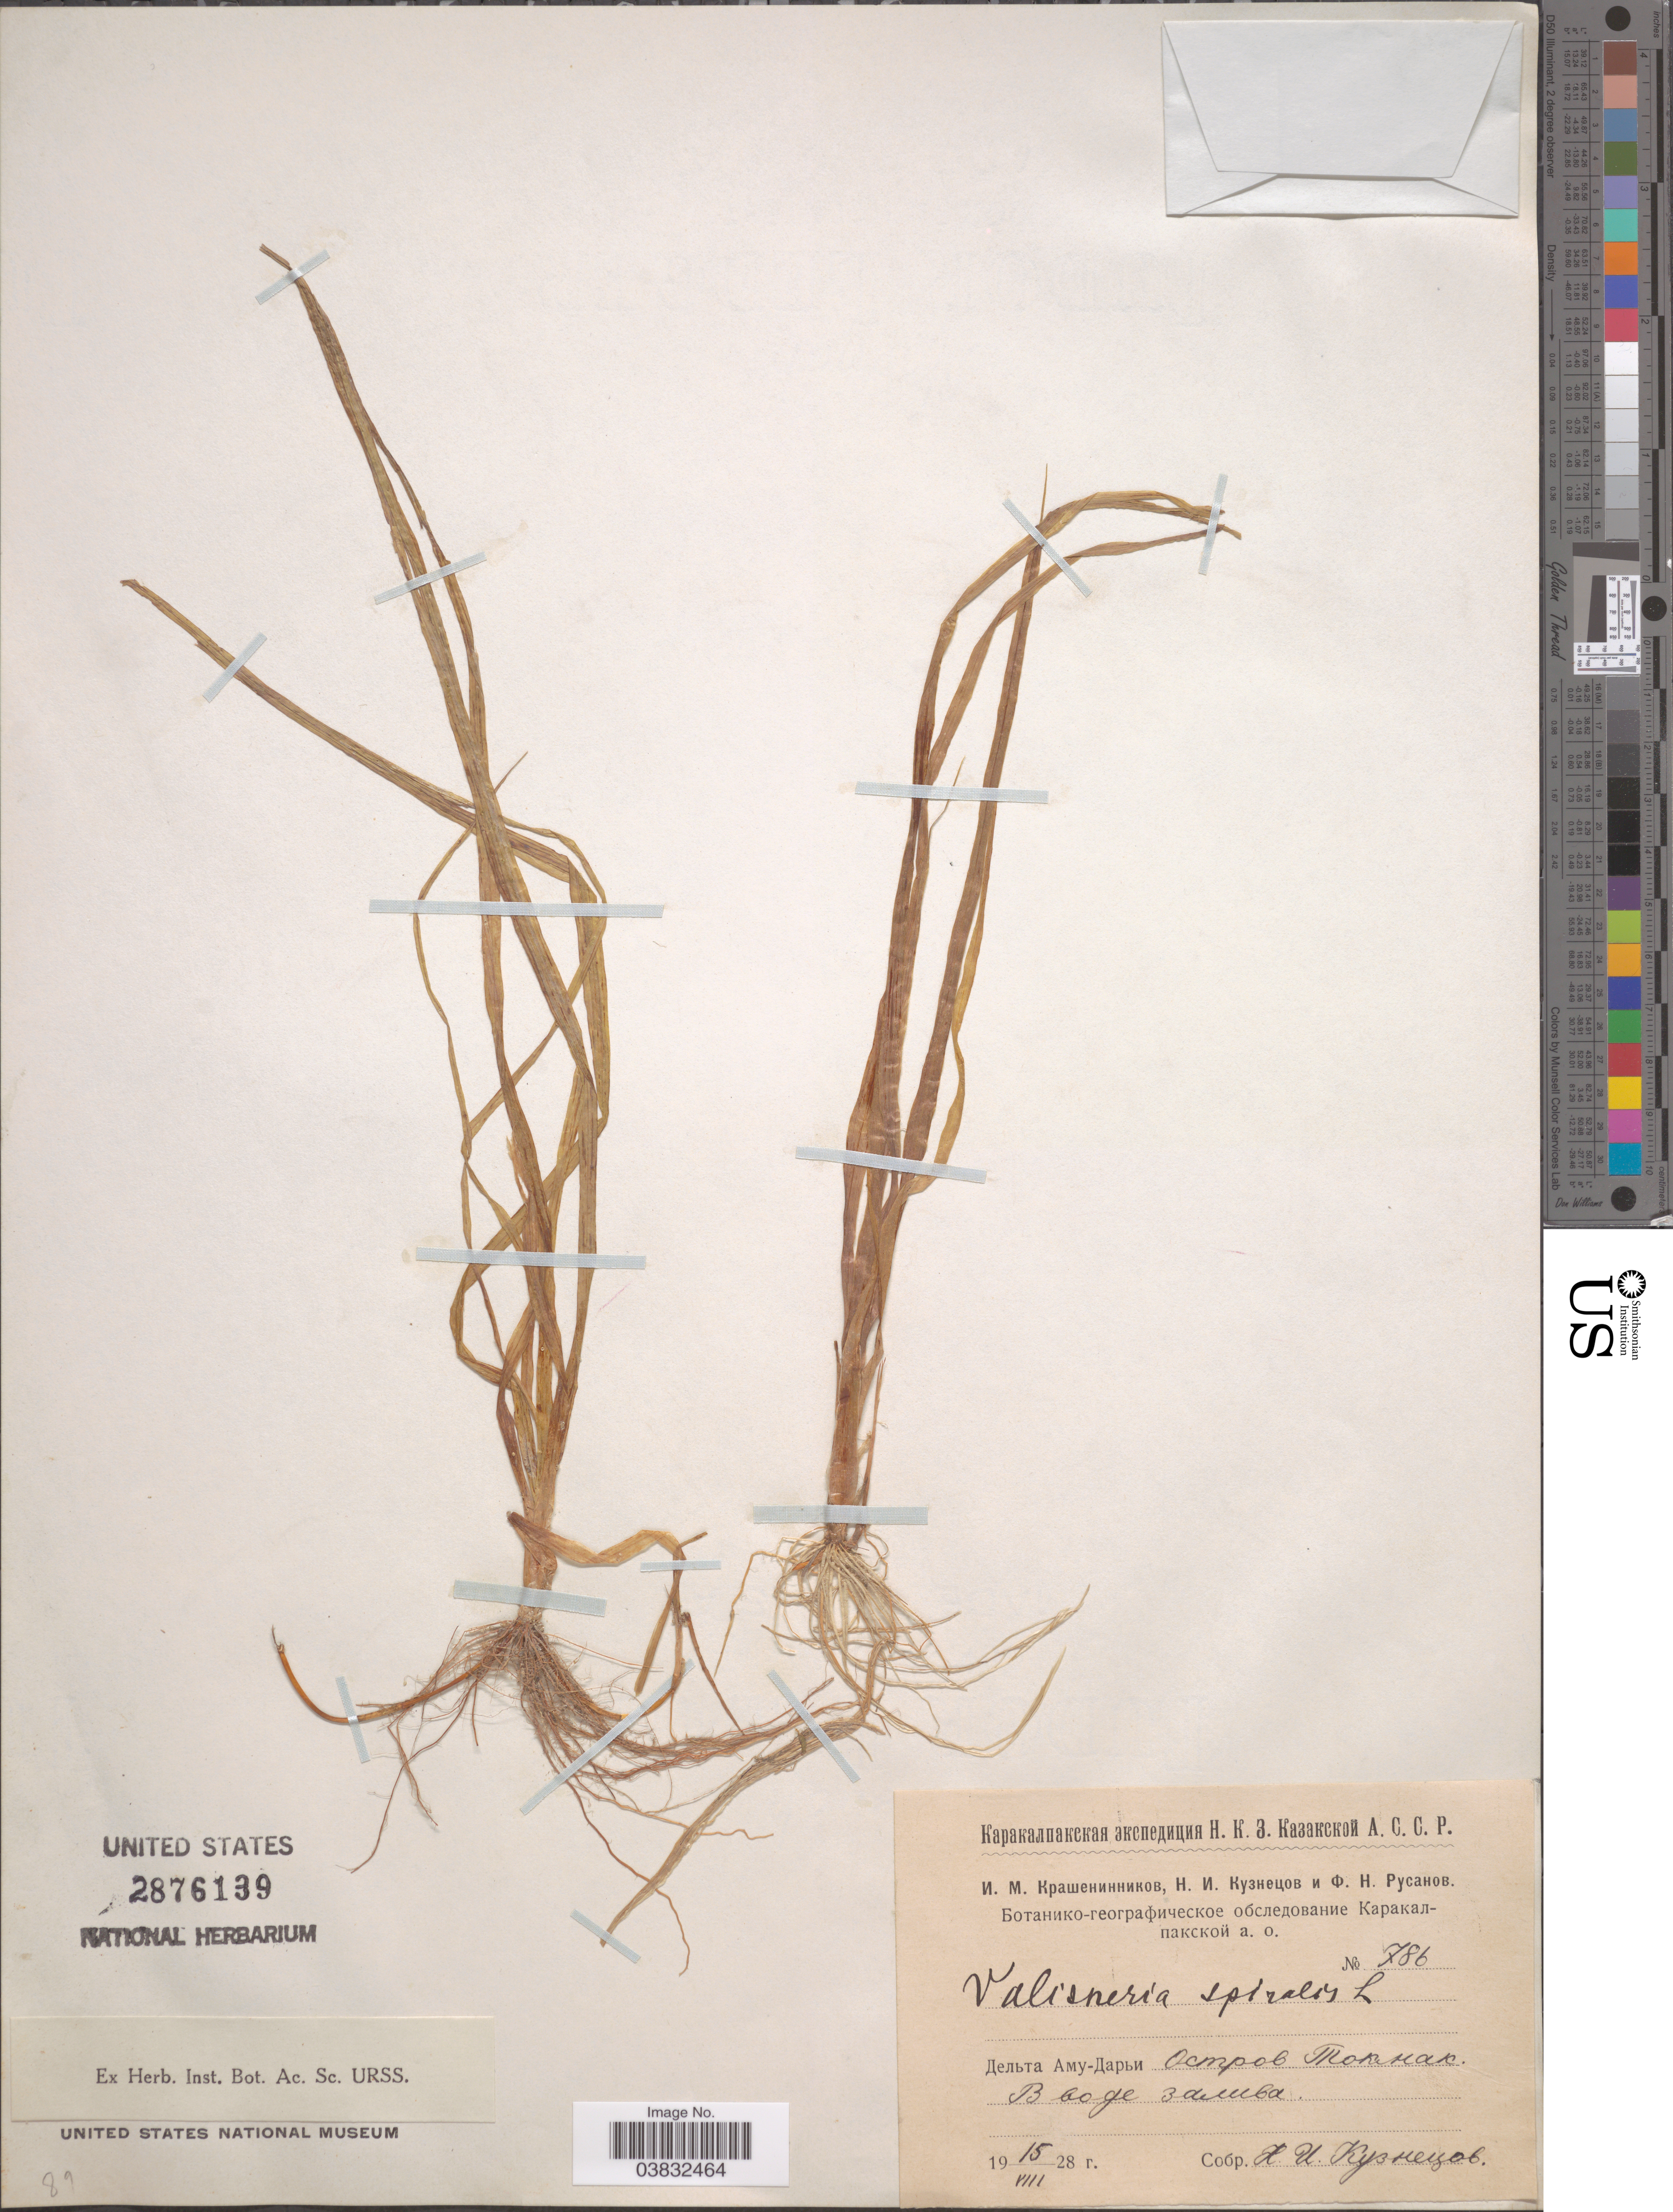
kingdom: Plantae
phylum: Tracheophyta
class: Liliopsida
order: Alismatales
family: Hydrocharitaceae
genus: Vallisneria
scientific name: Vallisneria spiralis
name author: L.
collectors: N. Kuznetsov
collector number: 786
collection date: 1928-08-15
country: Uzbekistan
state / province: Qoraqalpog'iston Republikasi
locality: Island Tokmak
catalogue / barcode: US 2876139